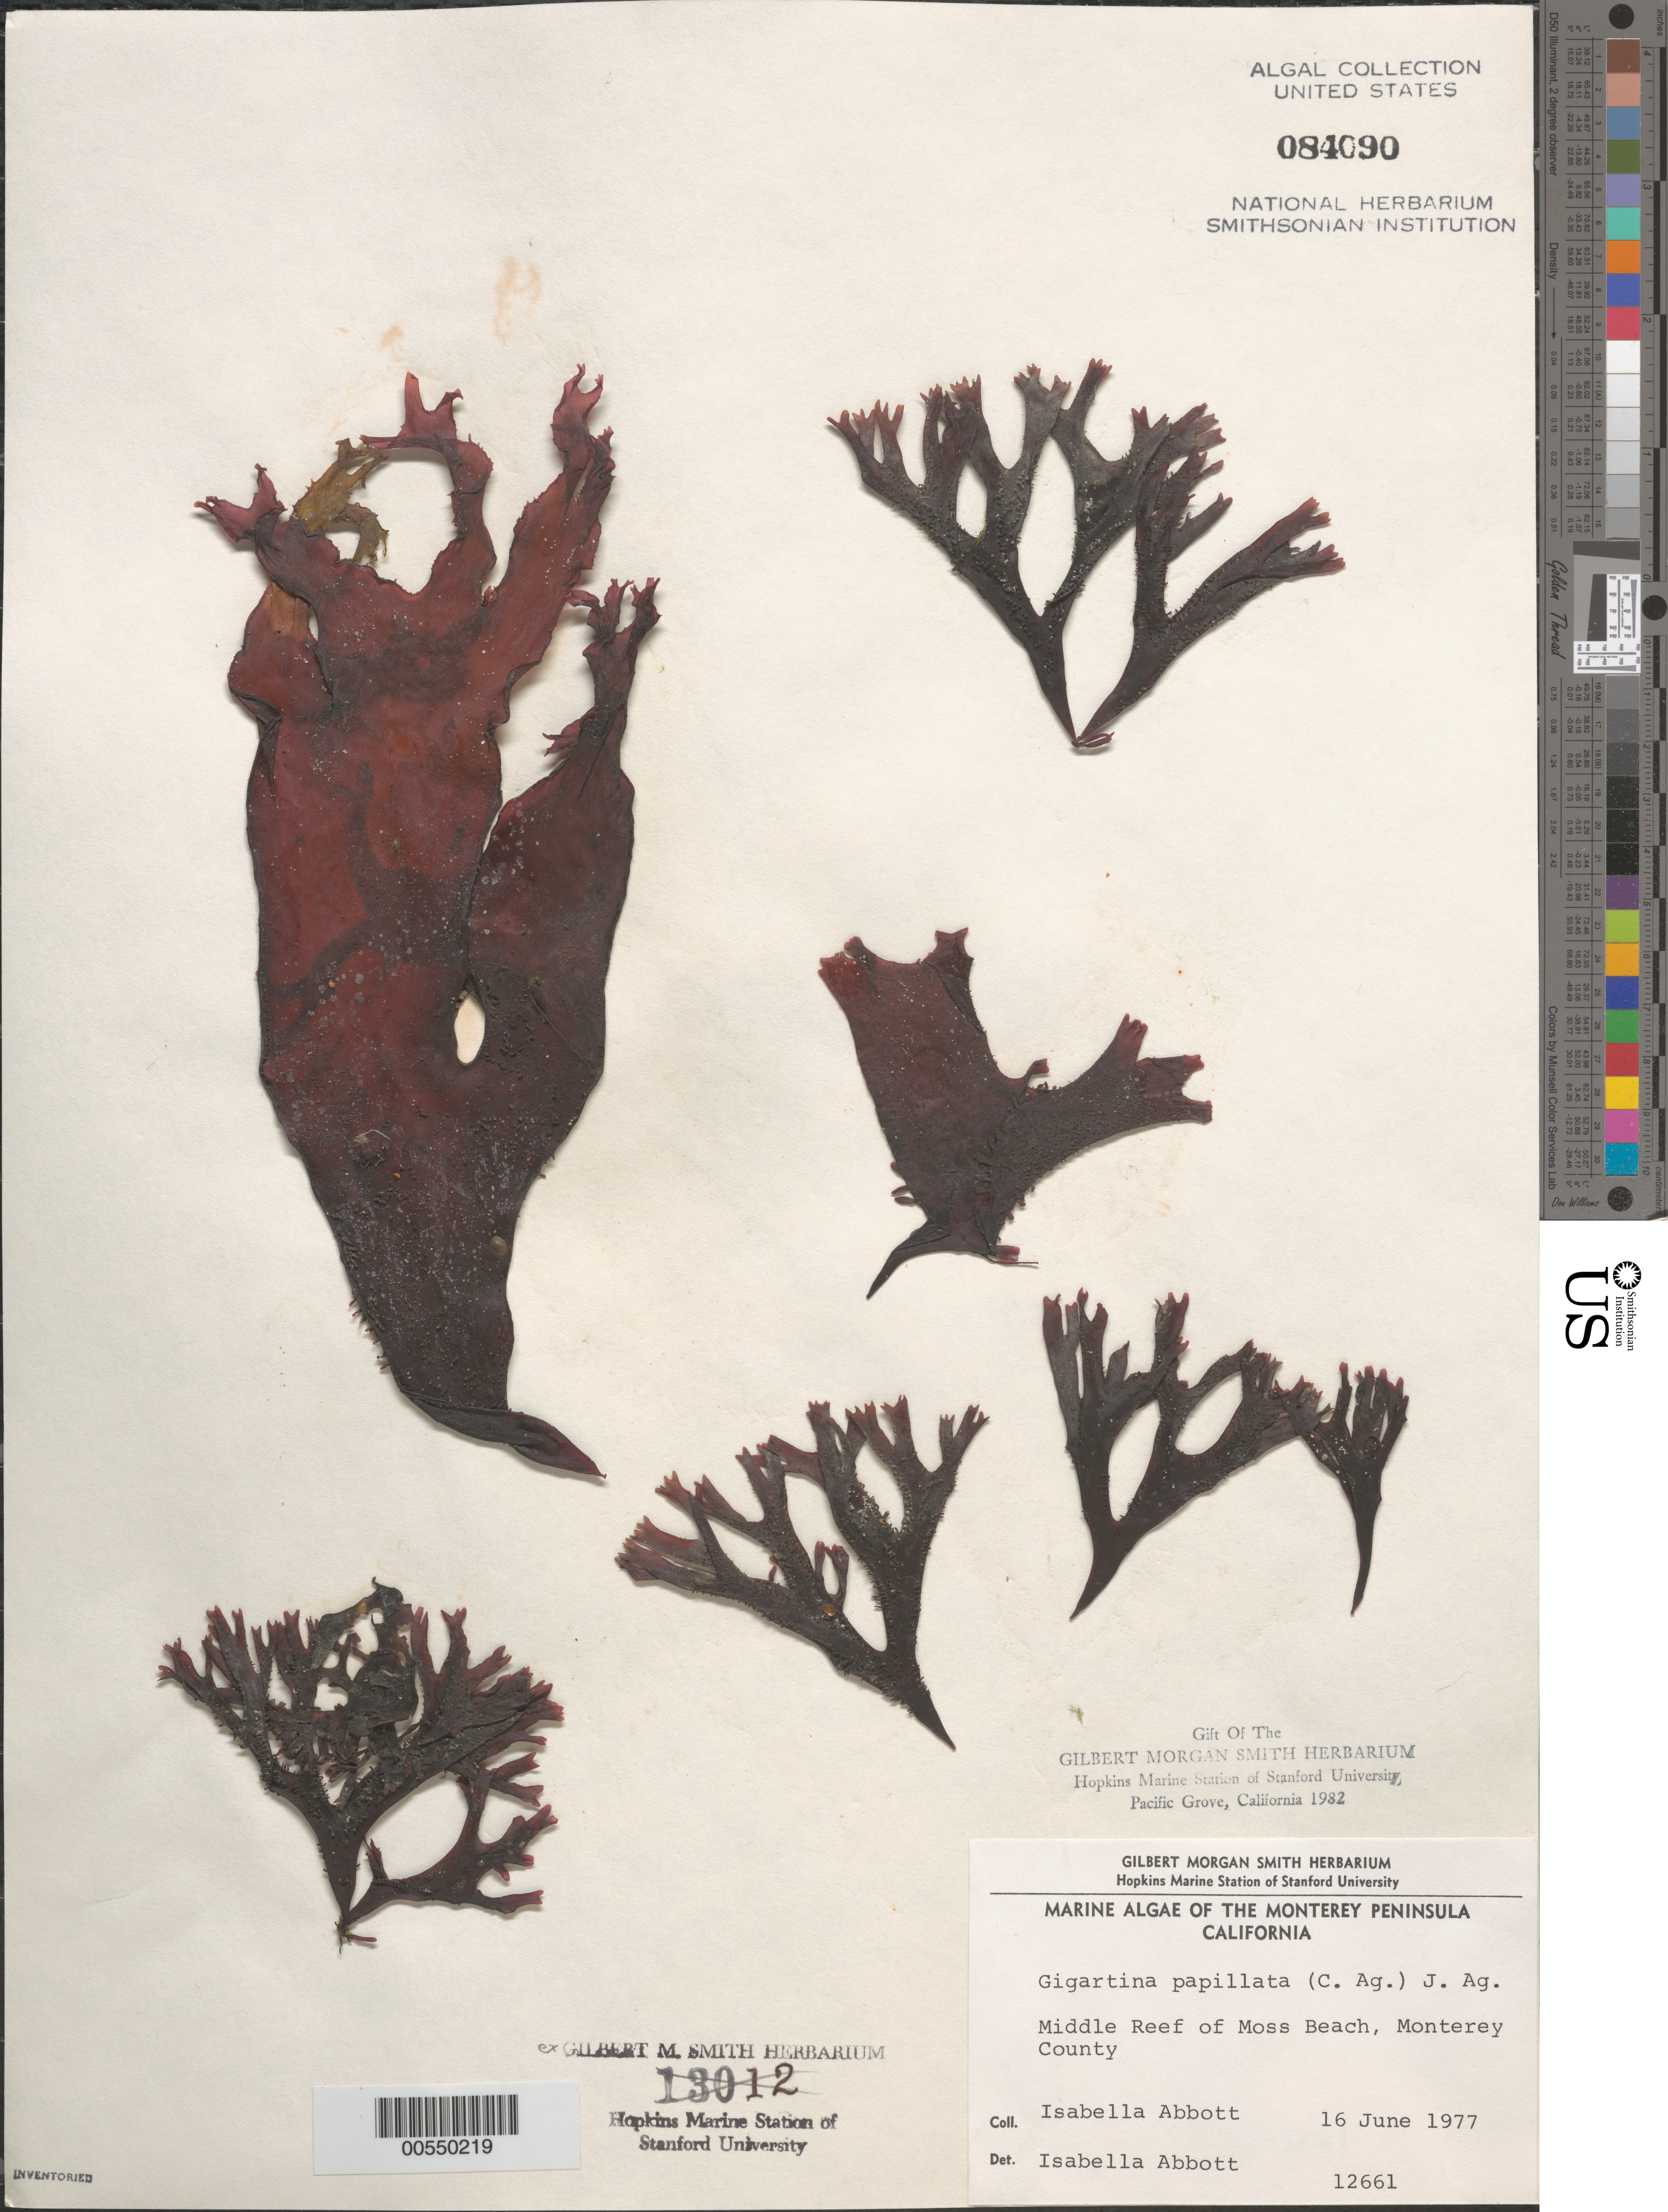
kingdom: Plantae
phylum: Rhodophyta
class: Florideophyceae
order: Gigartinales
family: Phyllophoraceae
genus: Mastocarpus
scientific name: Mastocarpus papillatus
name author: (C. Agardh) Kütz.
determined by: Algae name updating Project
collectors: I. A. Abbott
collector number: IAA 12661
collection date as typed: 16 Jun 1977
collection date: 1977-06-16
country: United States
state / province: California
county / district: Monterey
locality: Middle Reef of Moss Beach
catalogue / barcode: US 84090